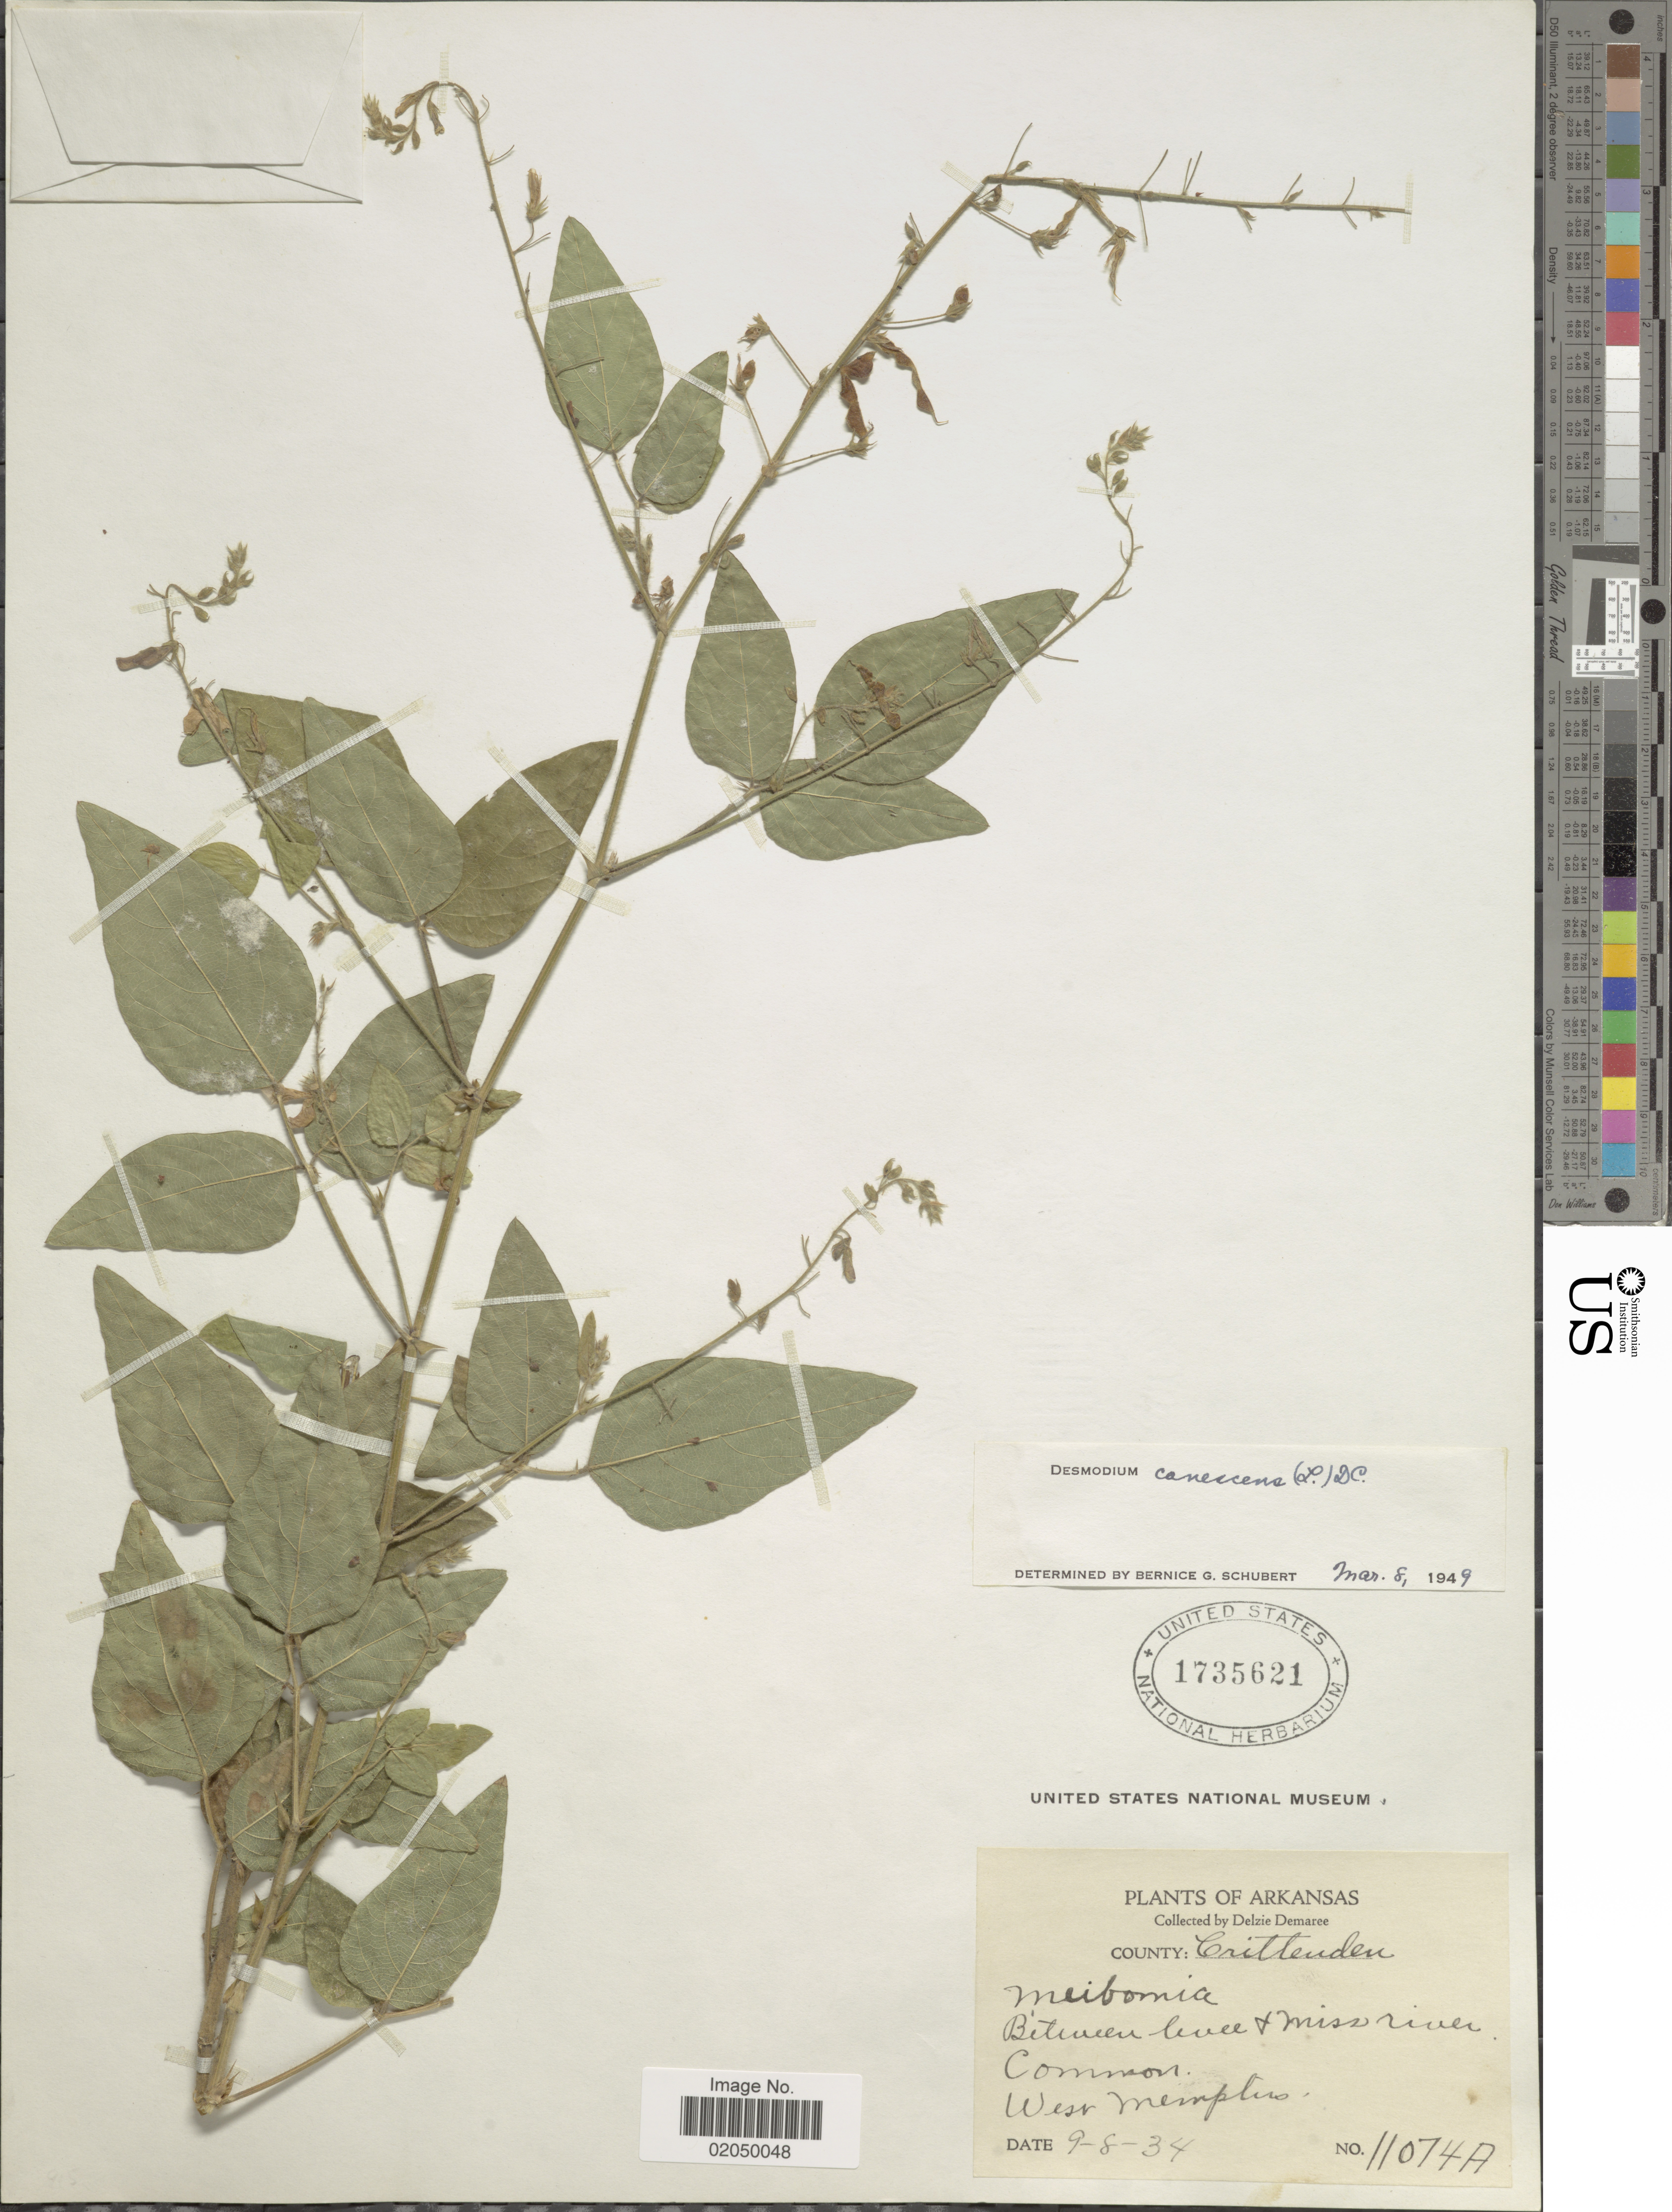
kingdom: Plantae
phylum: Tracheophyta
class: Magnoliopsida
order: Fabales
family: Fabaceae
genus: Desmodium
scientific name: Desmodium canescens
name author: (L.) DC.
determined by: Schubert, Bernice G.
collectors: D. Demaree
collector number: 11074A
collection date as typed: Transcribed d/m/y: 8/9/34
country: United States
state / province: Arkansas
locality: County: Crittenden. between level + Miss river. west Memphis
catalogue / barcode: US 1735621